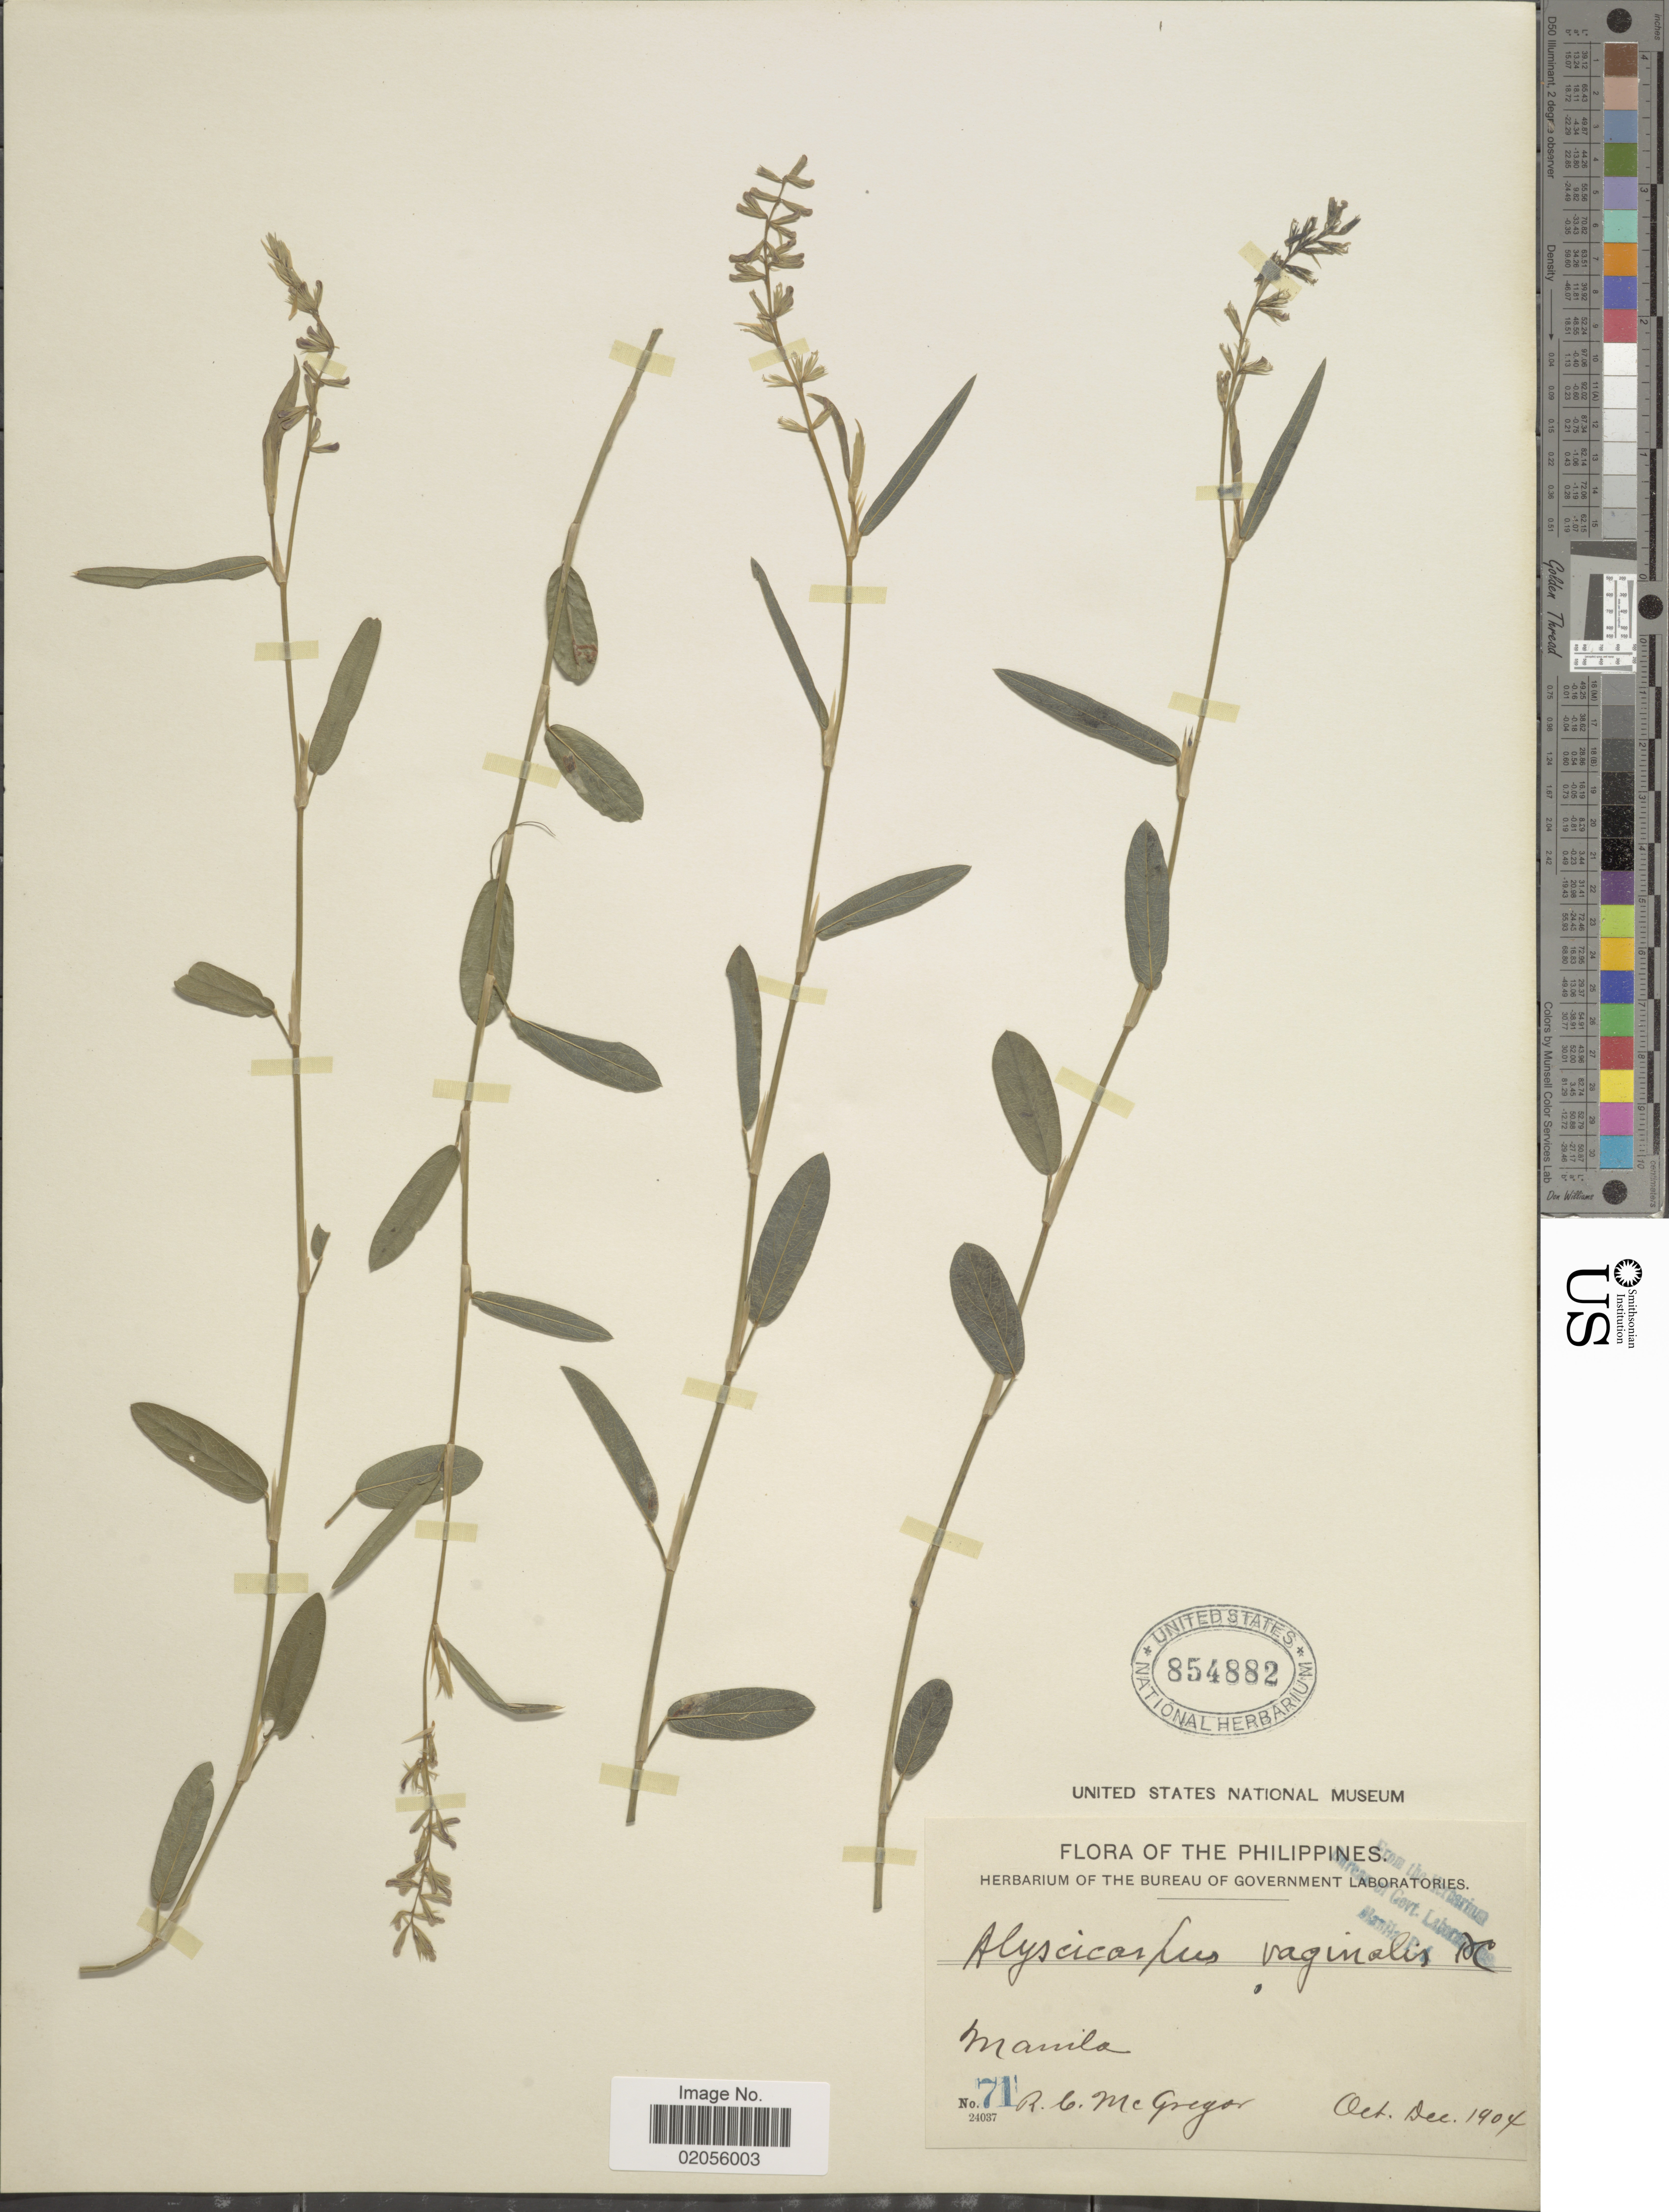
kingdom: Plantae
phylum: Tracheophyta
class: Magnoliopsida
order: Fabales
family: Fabaceae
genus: Alysicarpus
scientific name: Alysicarpus vaginalis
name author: (L.) DC.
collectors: R. C. McGregor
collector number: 71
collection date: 1904-10/1904-12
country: Philippines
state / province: National Capital Region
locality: Manila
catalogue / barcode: US 854882